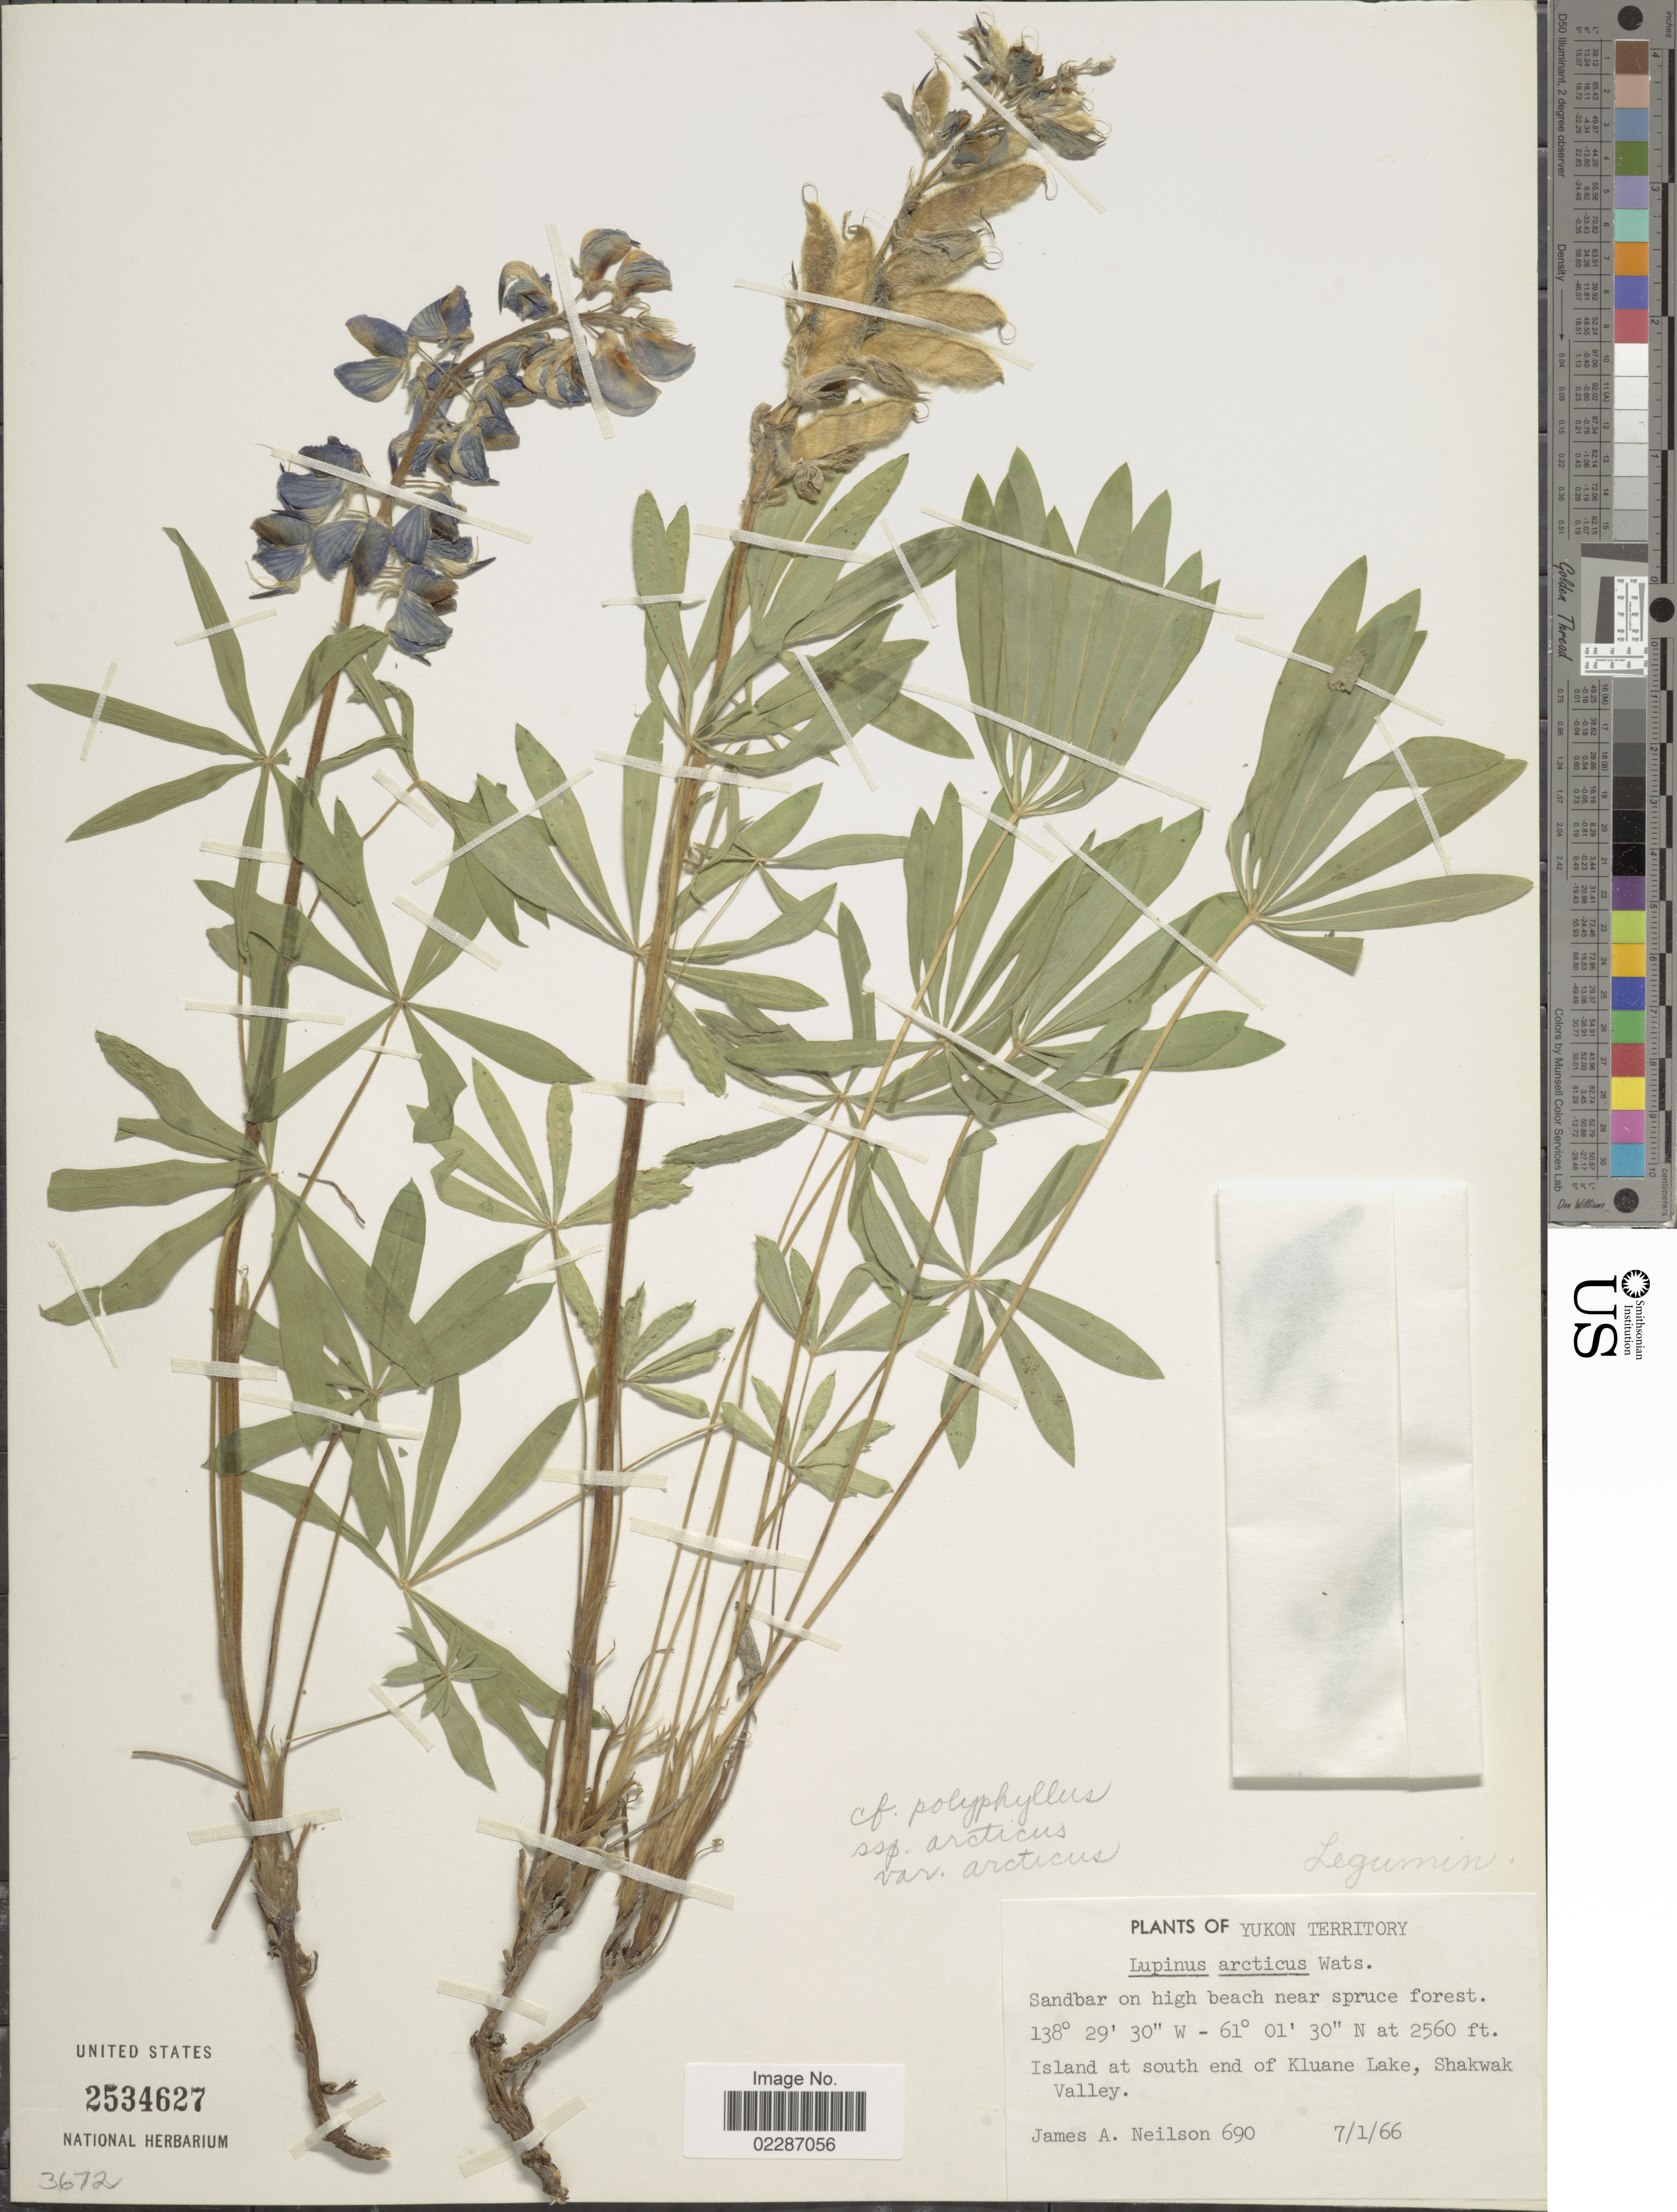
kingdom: Plantae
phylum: Tracheophyta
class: Magnoliopsida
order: Fabales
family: Fabaceae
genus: Lupinus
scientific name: Lupinus arcticus subsp. arcticus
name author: S. Watson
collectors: J. Neilson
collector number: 690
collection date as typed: Transcribed d/m/y: 1/7/66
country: Canada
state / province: Yukon Territory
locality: Island at south end of Kluane Lake, Shakwak Valley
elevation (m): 780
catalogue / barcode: US 2534627